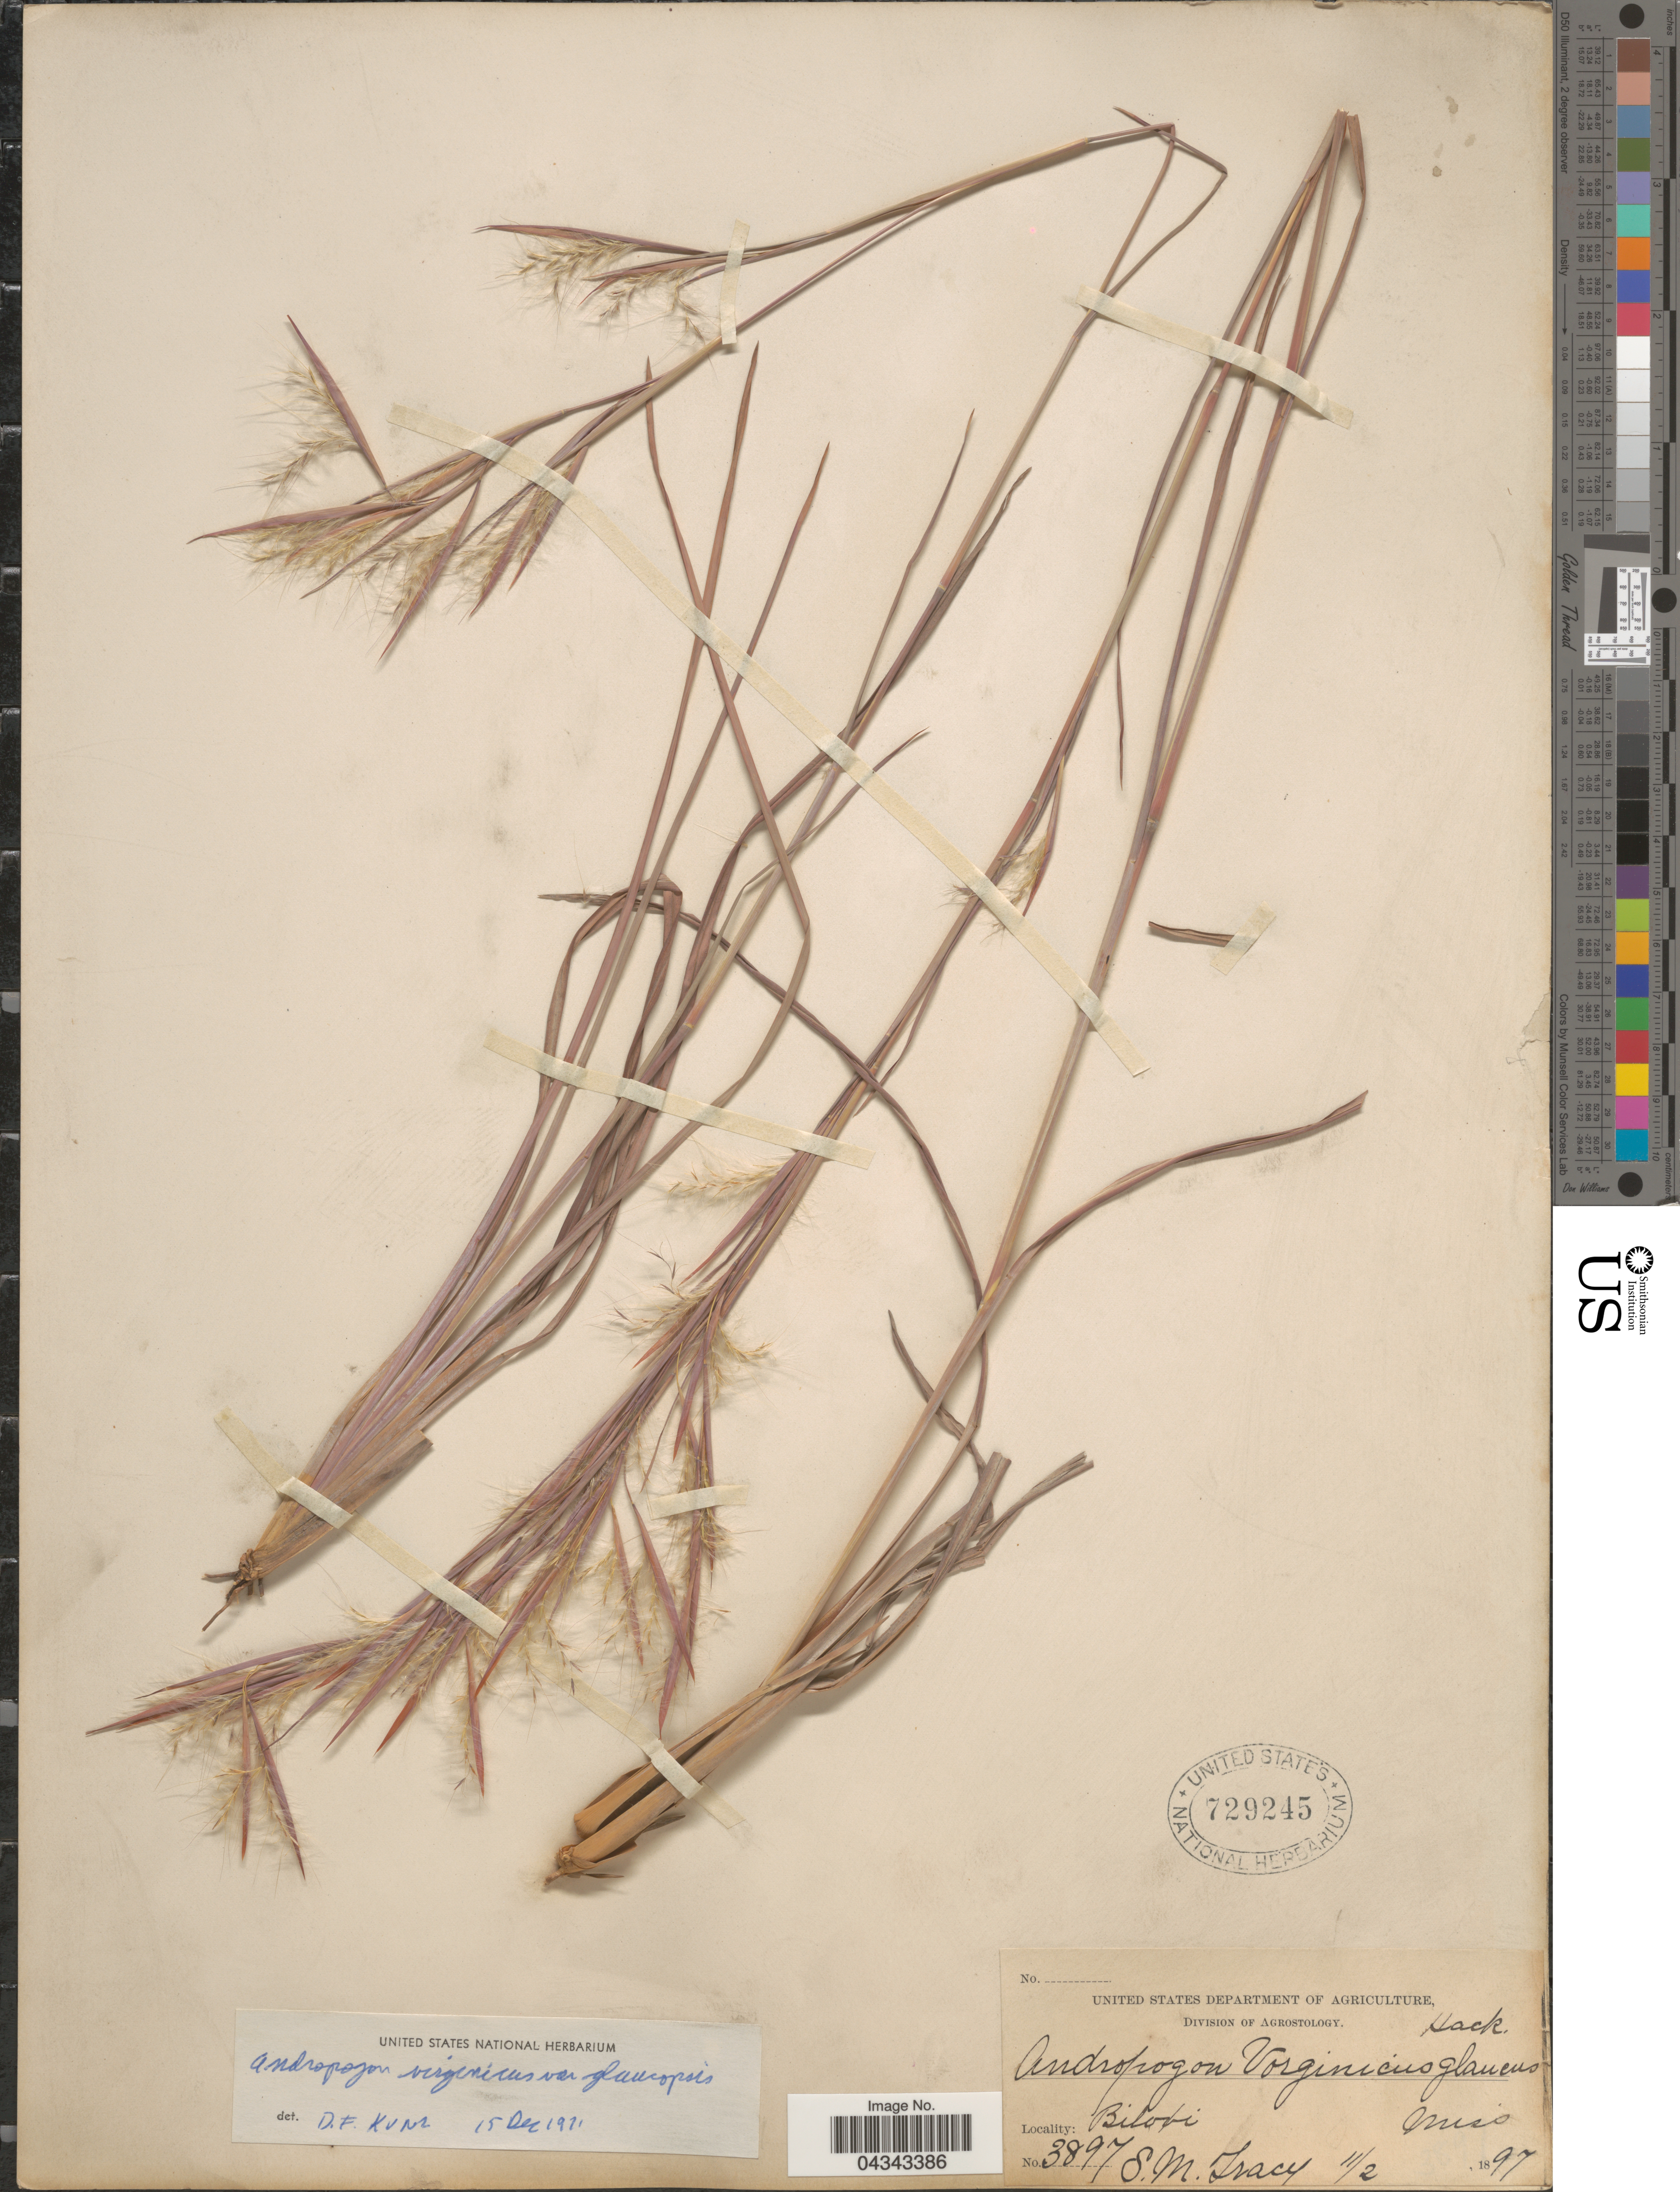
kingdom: Plantae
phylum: Tracheophyta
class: Liliopsida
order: Poales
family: Poaceae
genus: Andropogon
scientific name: Andropogon glomeratus var. glaucopsis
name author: C. Mohr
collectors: S. M. Tracy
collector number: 3897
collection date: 1897-11-02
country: United States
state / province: Mississippi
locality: Biloxi.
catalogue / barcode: US 729245